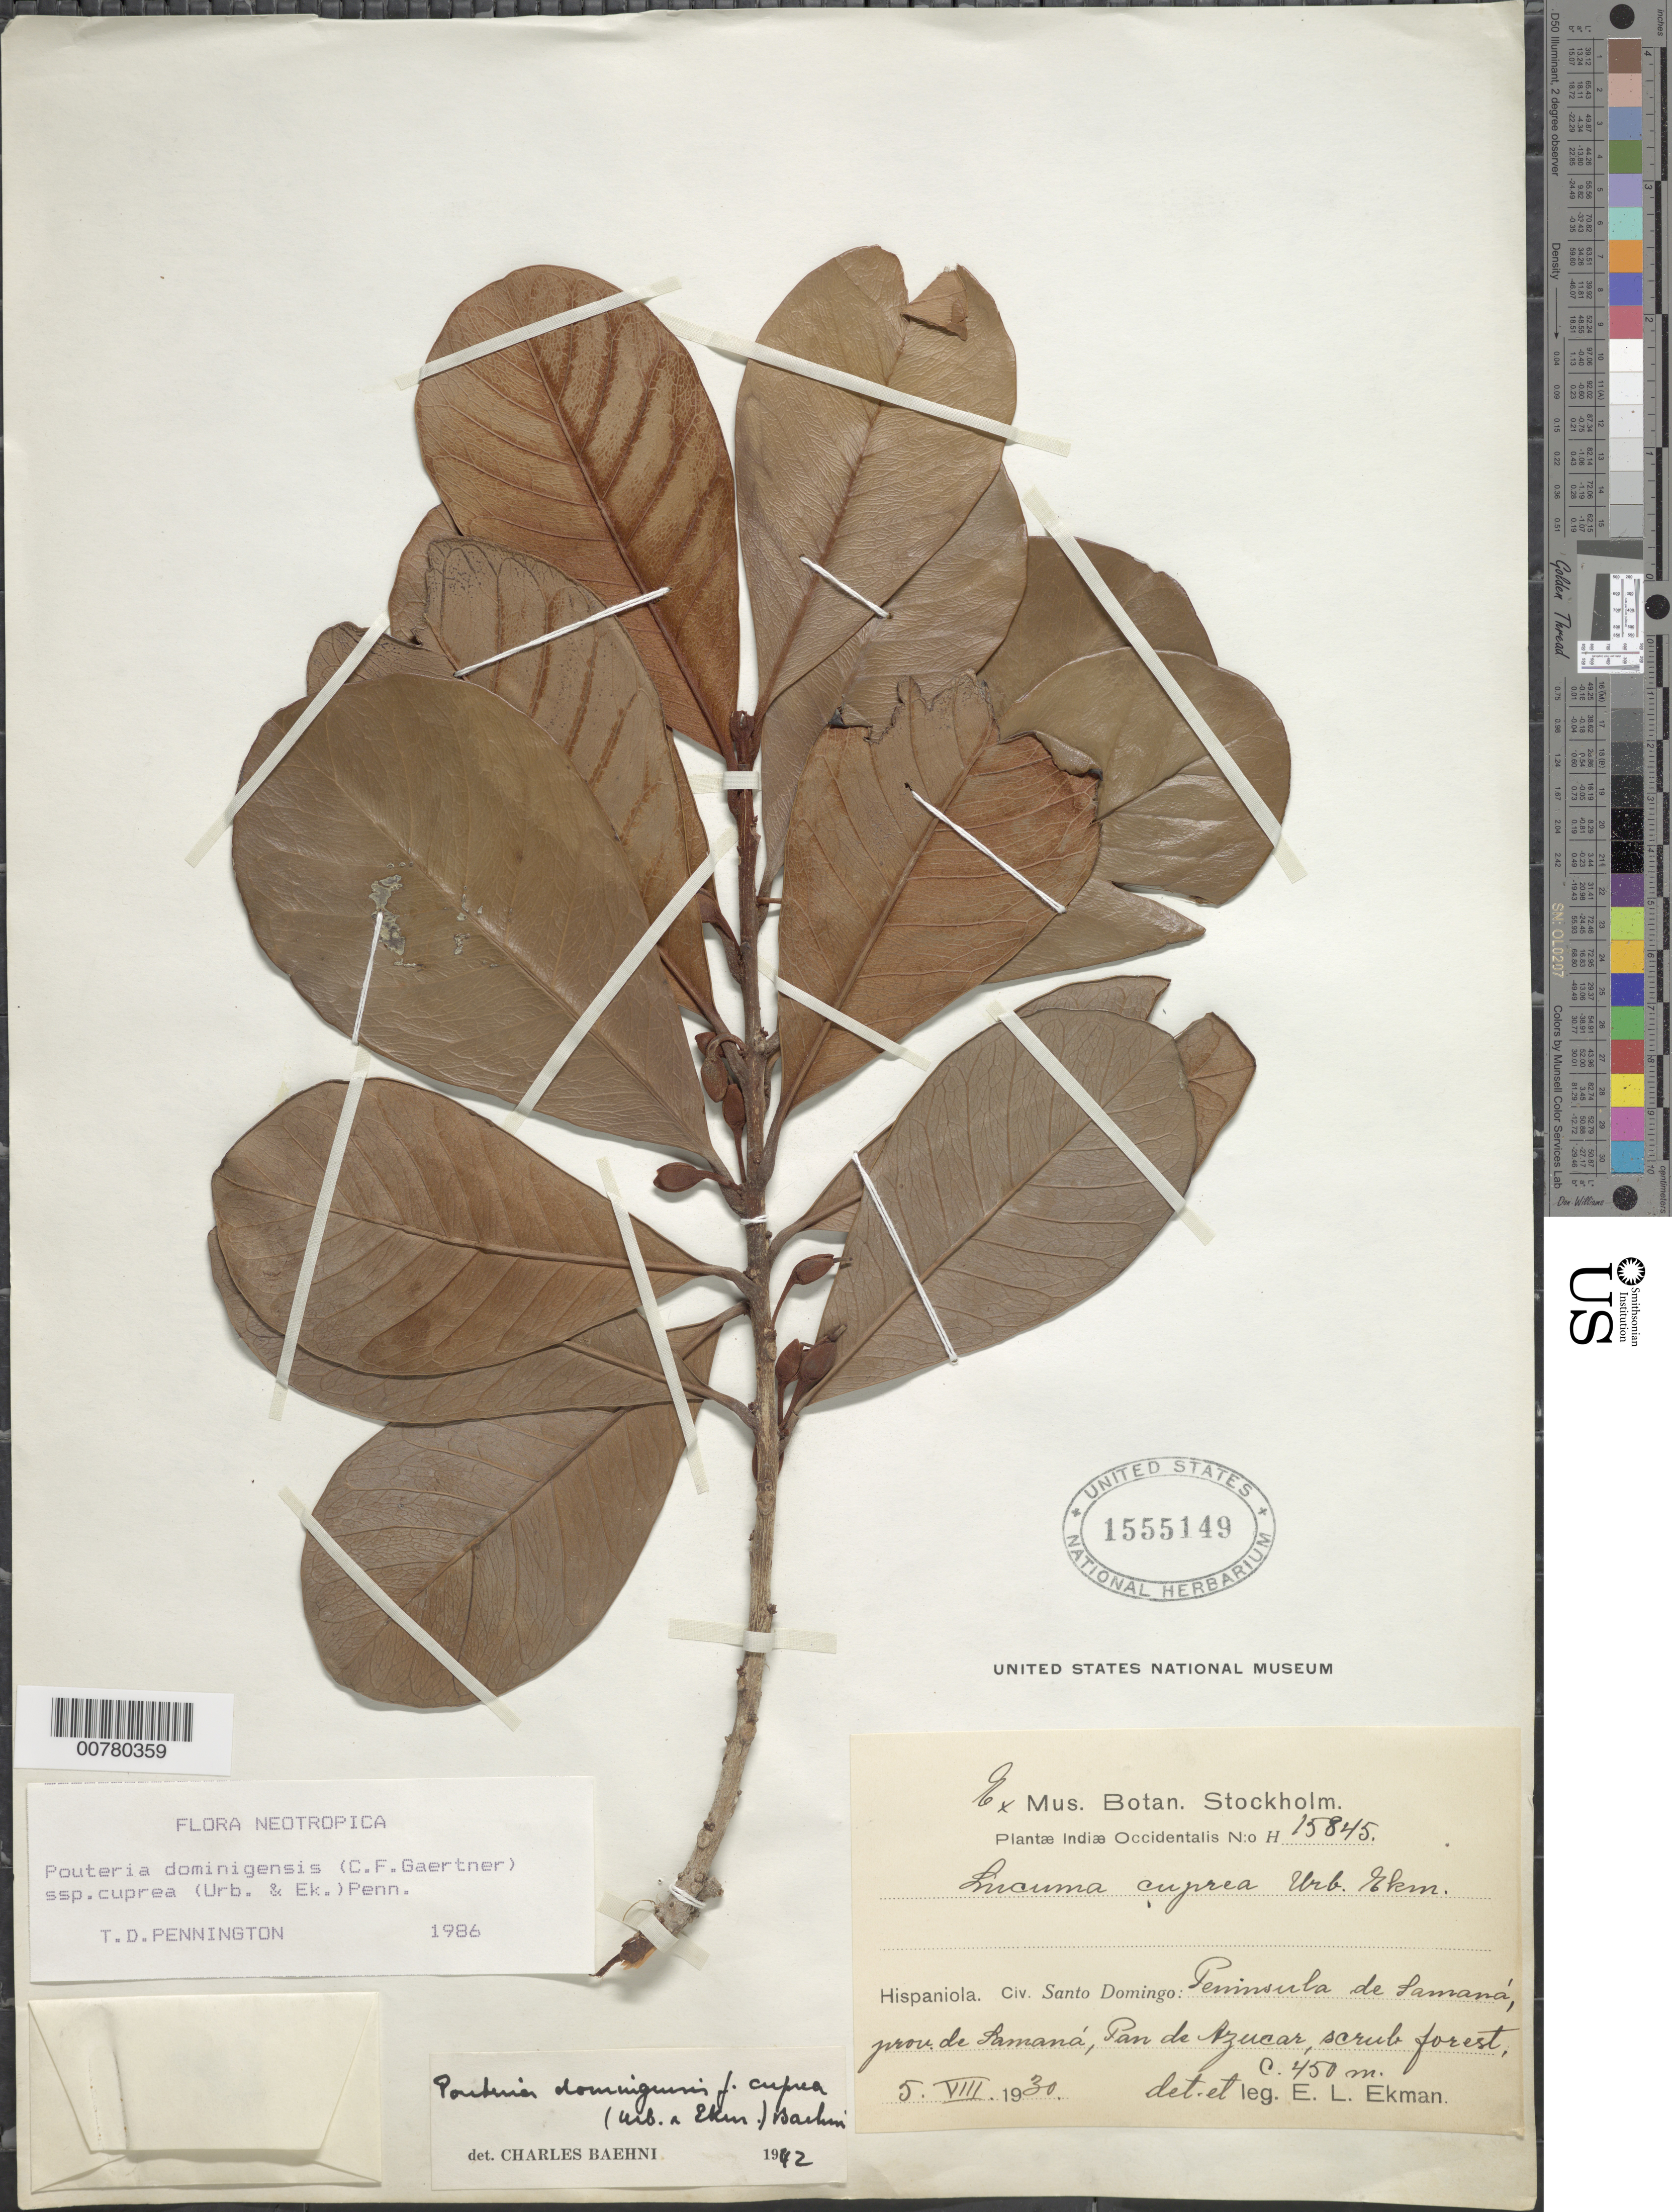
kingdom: Plantae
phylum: Tracheophyta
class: Magnoliopsida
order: Ericales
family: Sapotaceae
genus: Pouteria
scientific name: Pouteria domingensis subsp. cuprea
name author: (Urb. & Ekman) T.D. Penn.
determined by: Pennington, T. D., (K)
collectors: E. L. Ekman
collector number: H 15845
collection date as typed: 05 Aug 1930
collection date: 1930-08-05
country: Dominican Republic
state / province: Samana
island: Hispaniola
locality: Peninsula of Samaná, Pan de Azúcar.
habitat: Scrub forest.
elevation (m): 450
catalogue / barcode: US 1555149